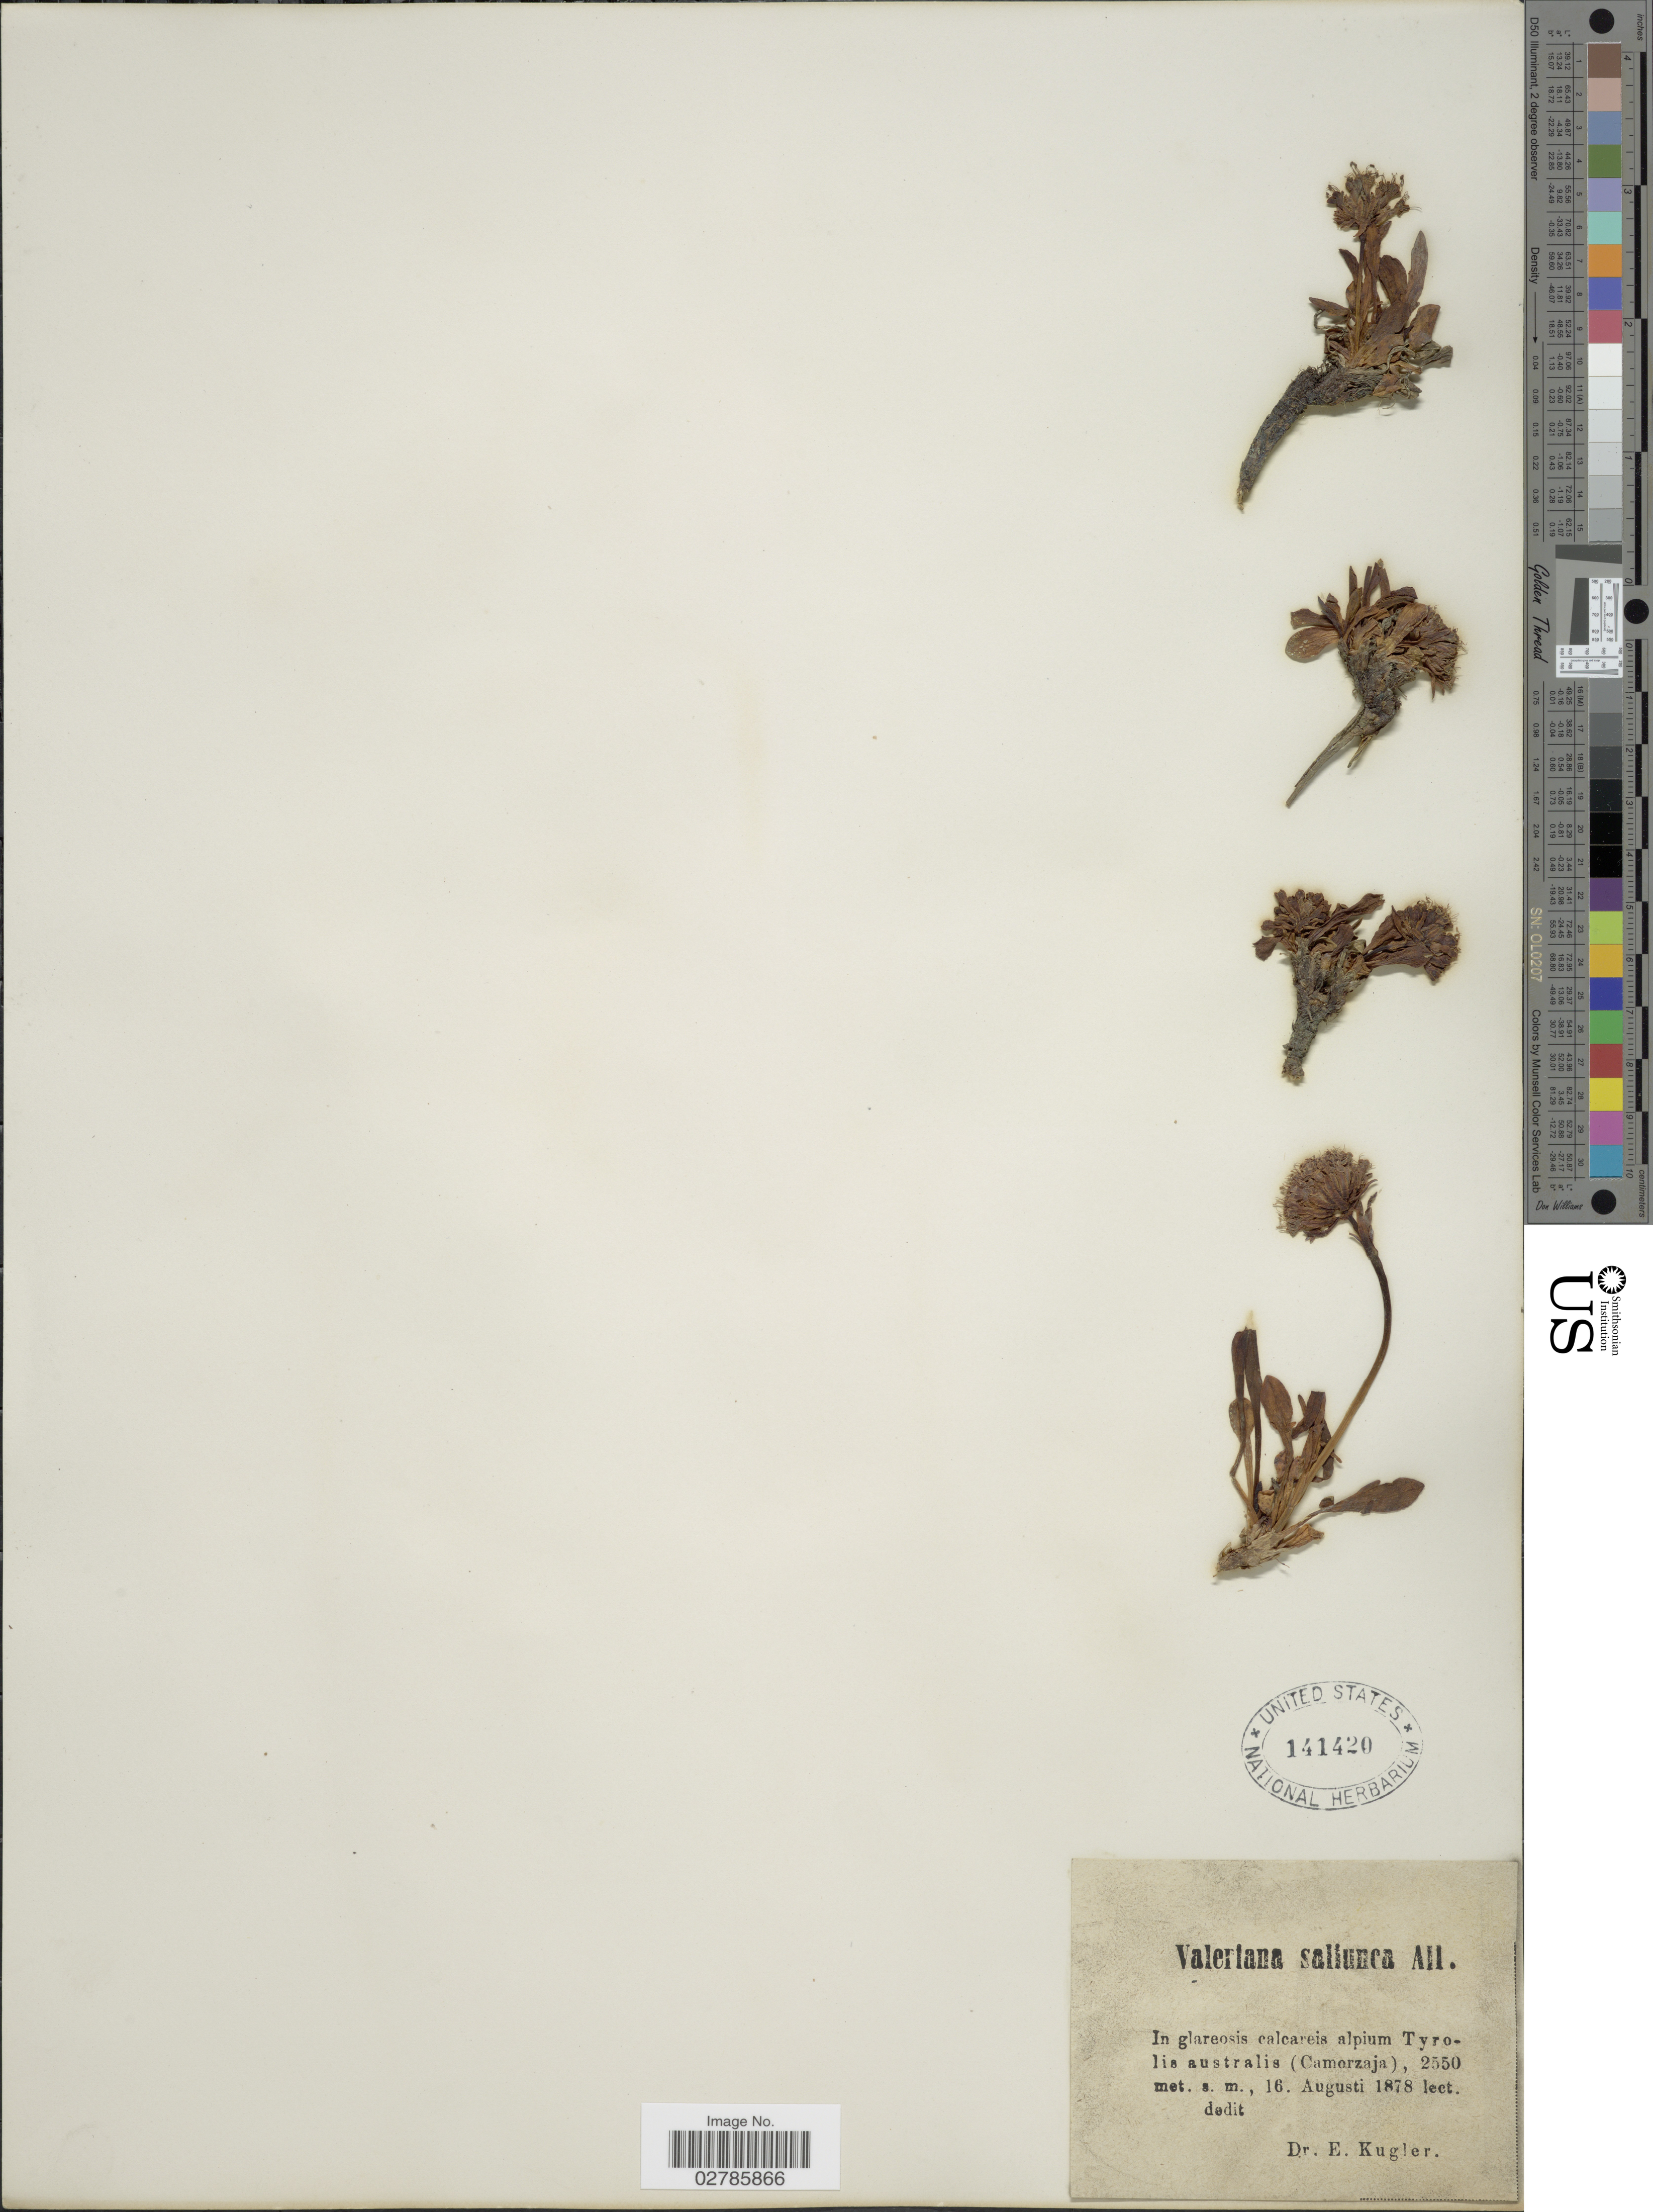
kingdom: Plantae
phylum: Tracheophyta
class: Magnoliopsida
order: Dipsacales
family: Caprifoliaceae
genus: Valeriana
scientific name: Valeriana saliunca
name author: All.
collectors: E. Kugler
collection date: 1878-08-16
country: Italy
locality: In glareosis calcareis alpium Tyrolis australis (Camorzaja).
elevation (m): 2550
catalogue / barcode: US 141420